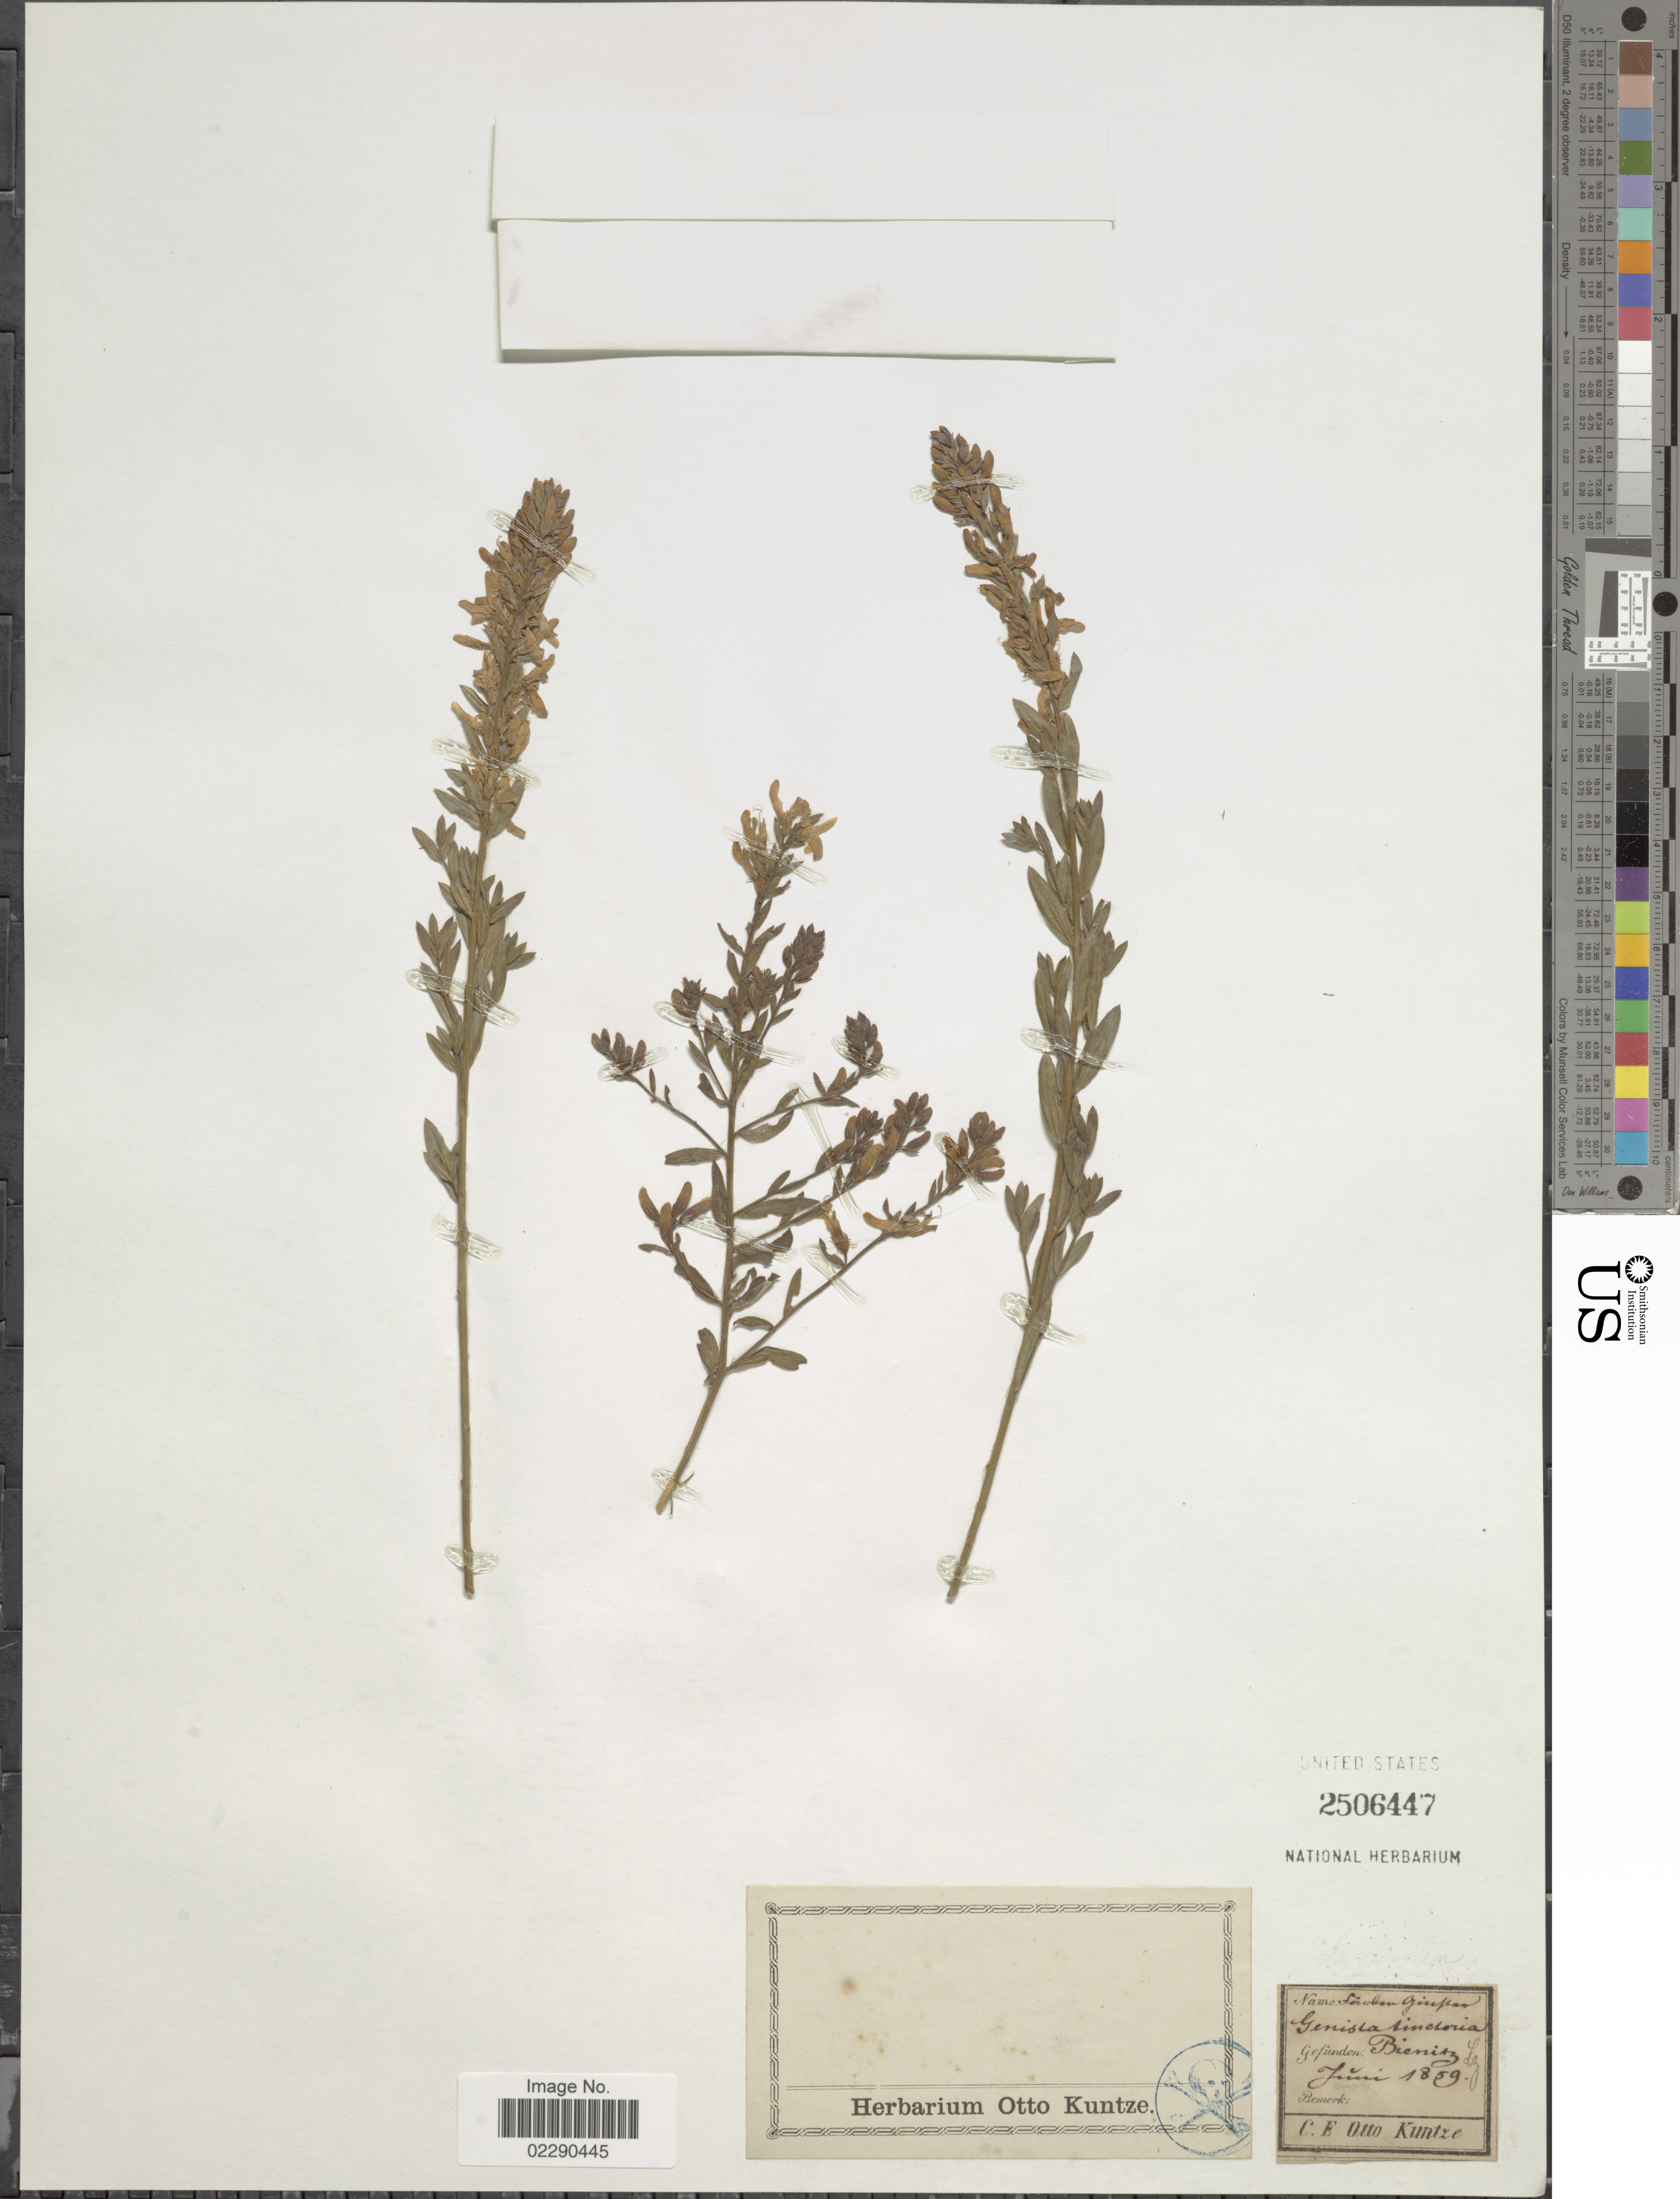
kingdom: Plantae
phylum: Tracheophyta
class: Magnoliopsida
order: Fabales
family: Fabaceae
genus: Genista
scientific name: Genista tinctoria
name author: L.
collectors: C.E.O. Kuntze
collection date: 1859-06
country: Germany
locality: Bienitz [unsure placement]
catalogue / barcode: US 2506447